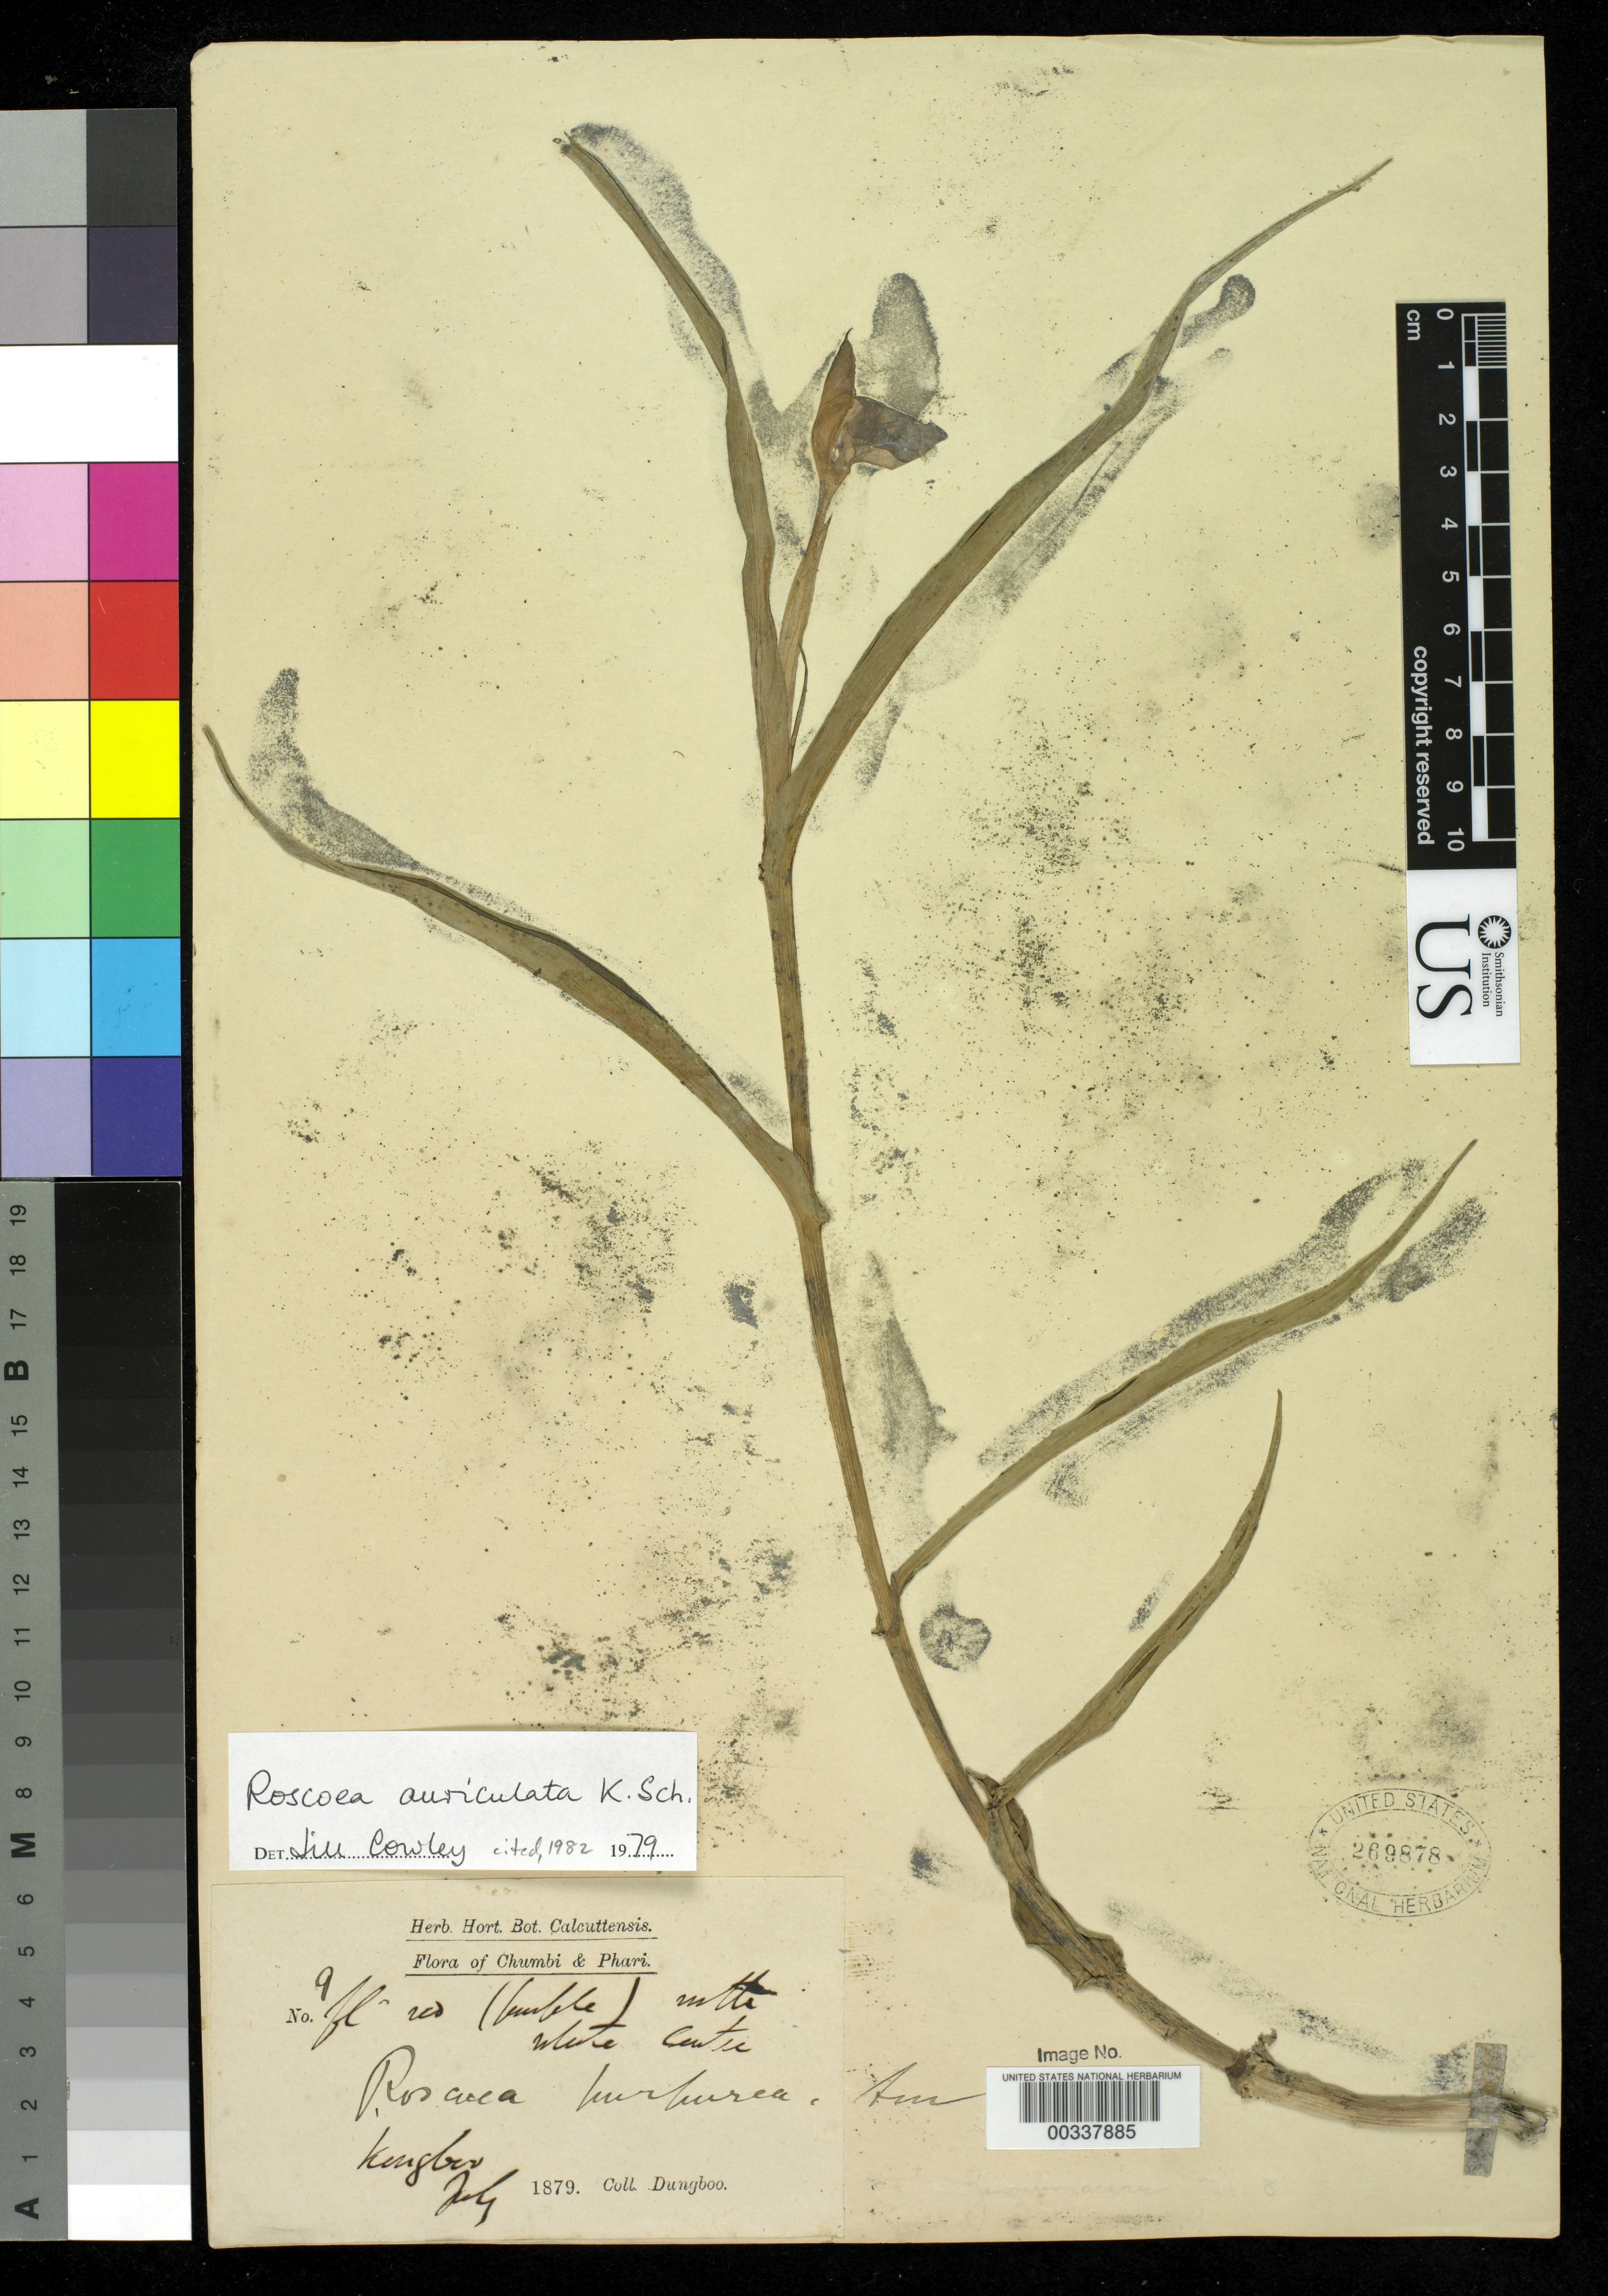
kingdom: Plantae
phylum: Tracheophyta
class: Liliopsida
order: Zingiberales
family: Zingiberaceae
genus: Roscoea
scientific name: Roscoea auriculata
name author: K. Schum.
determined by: Cowley, J.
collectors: Dungboo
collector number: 9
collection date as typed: Jul 1879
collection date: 1879-07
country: China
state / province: Xizang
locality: Flora of chumbi and phari, kingber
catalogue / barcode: US 269878